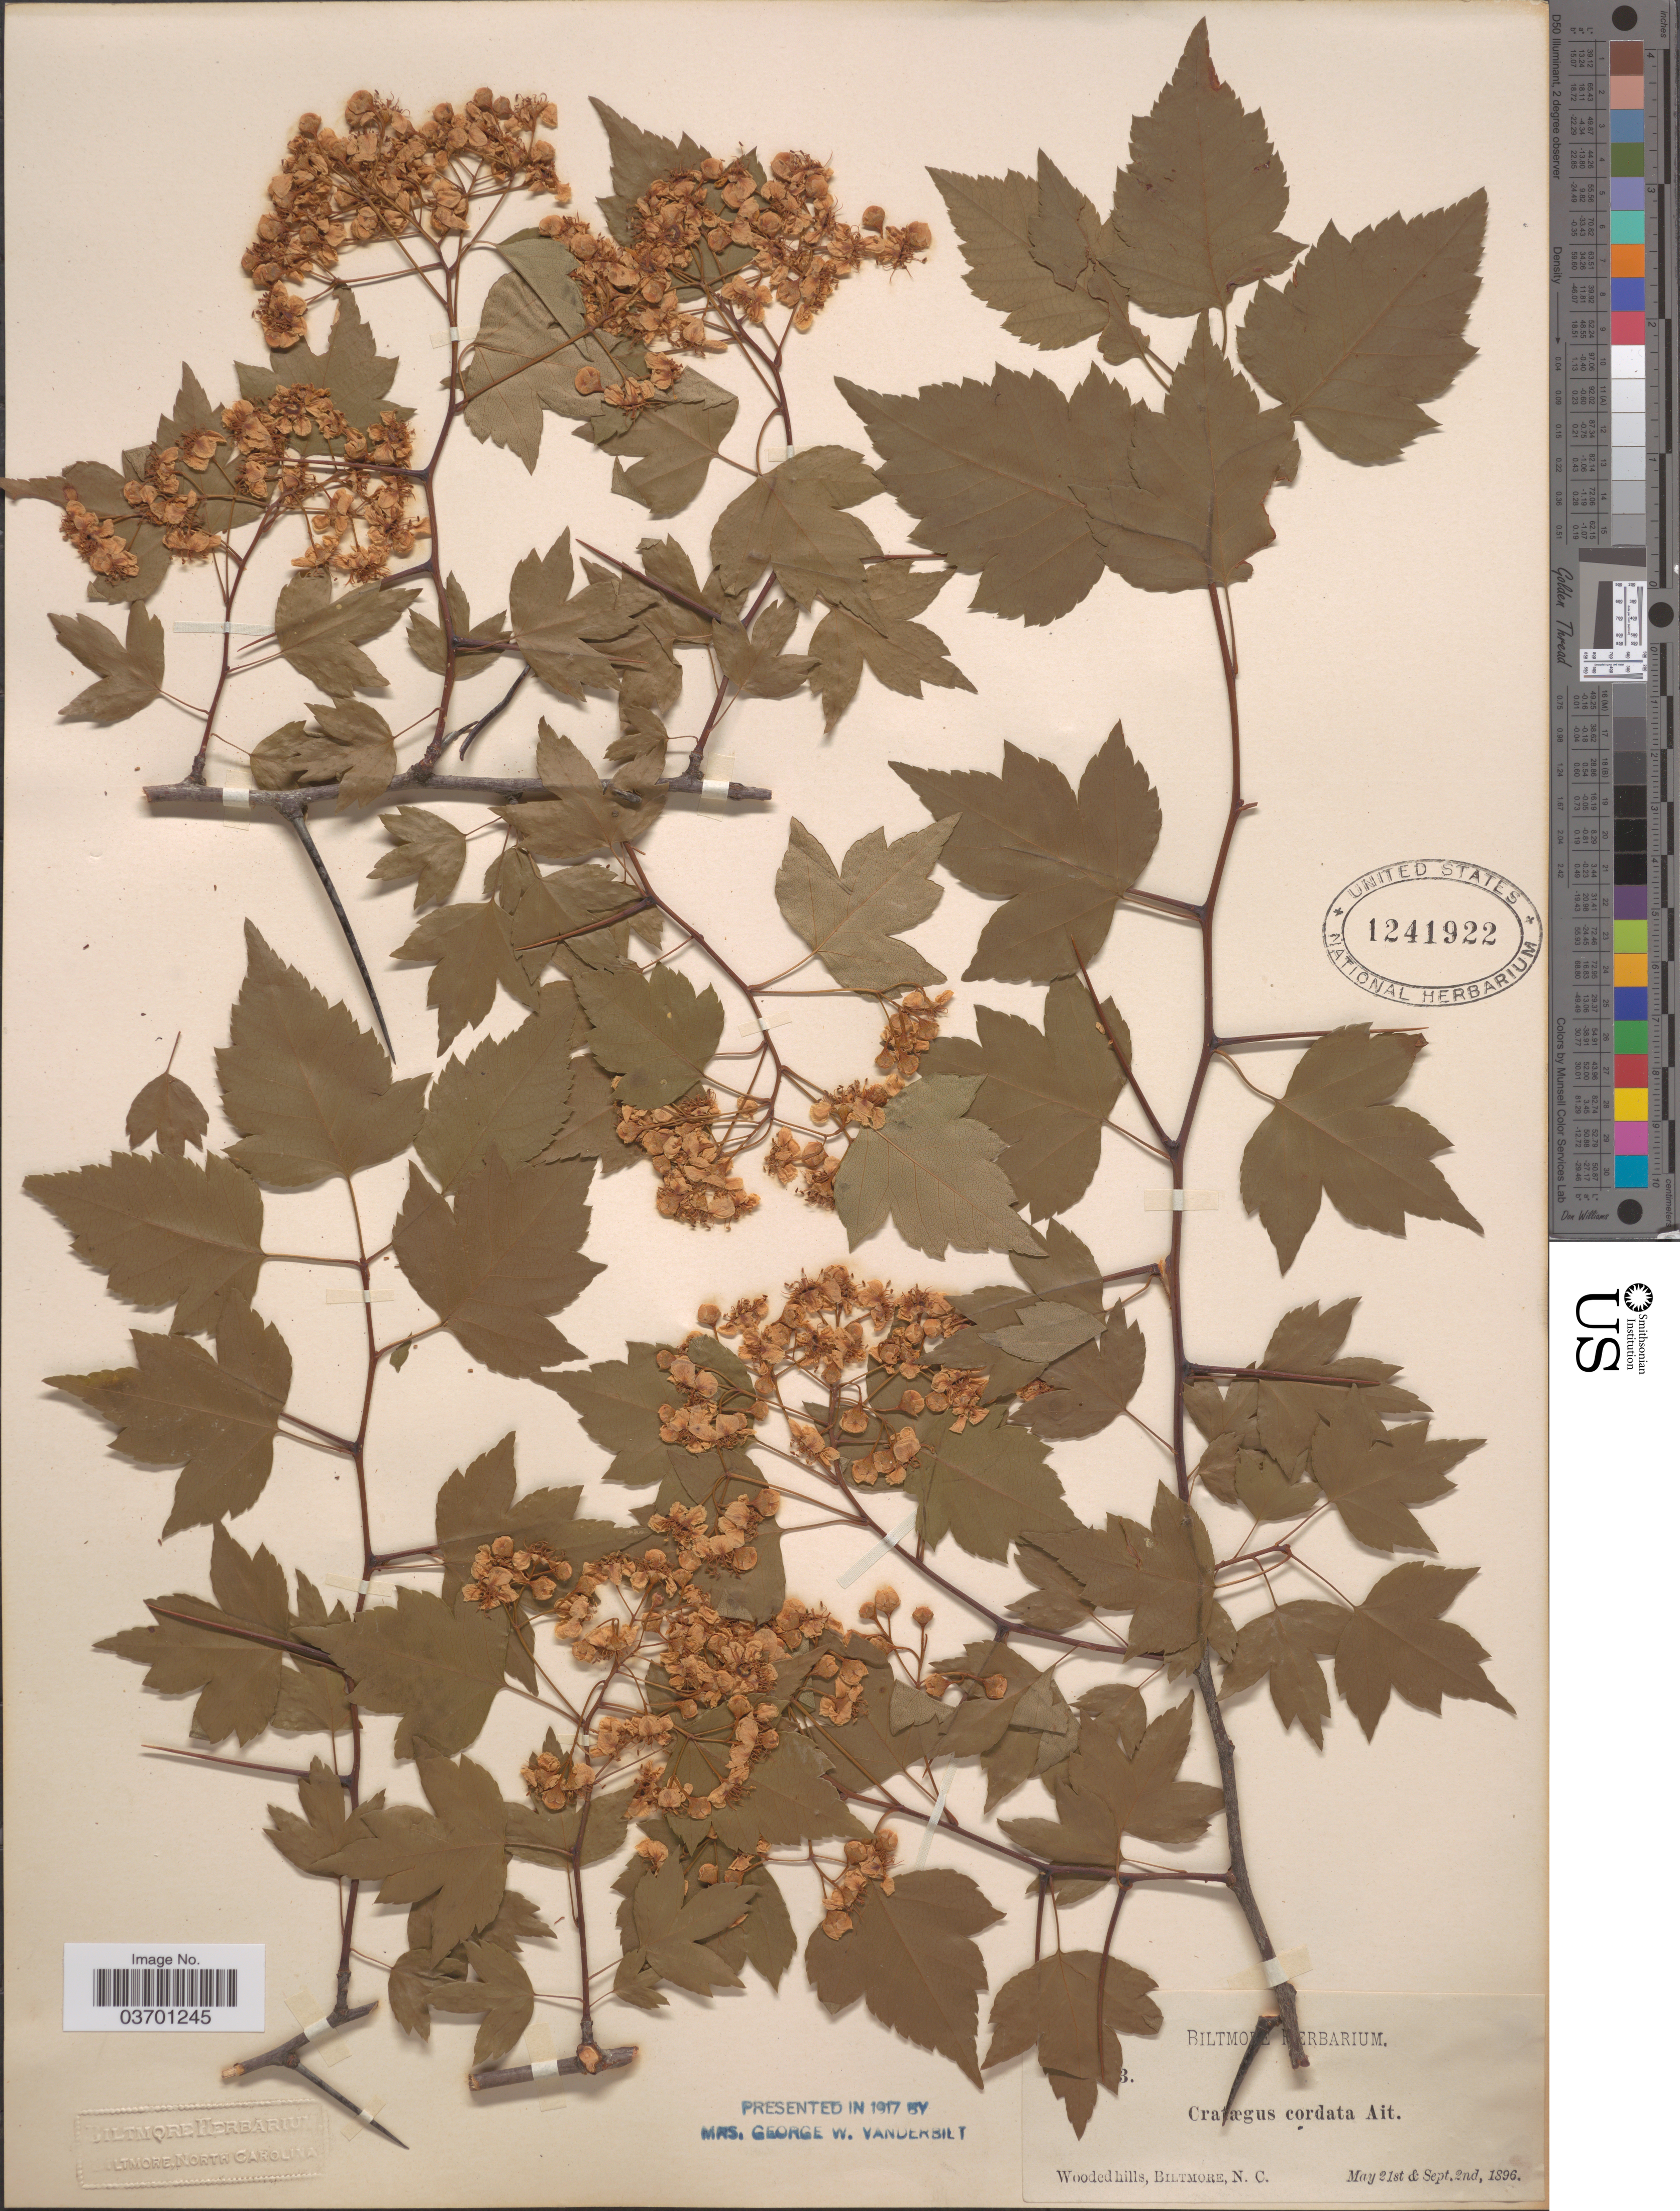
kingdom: Plantae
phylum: Tracheophyta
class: Magnoliopsida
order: Rosales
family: Rosaceae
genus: Crataegus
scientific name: Crataegus phaenopyrum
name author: (L. f.) Medik.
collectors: ex herb. Biltmore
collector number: !3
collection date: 1896-05-21/1896-09-02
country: United States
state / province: North Carolina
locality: Wooded hills, Biltmore.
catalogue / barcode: US 1241922